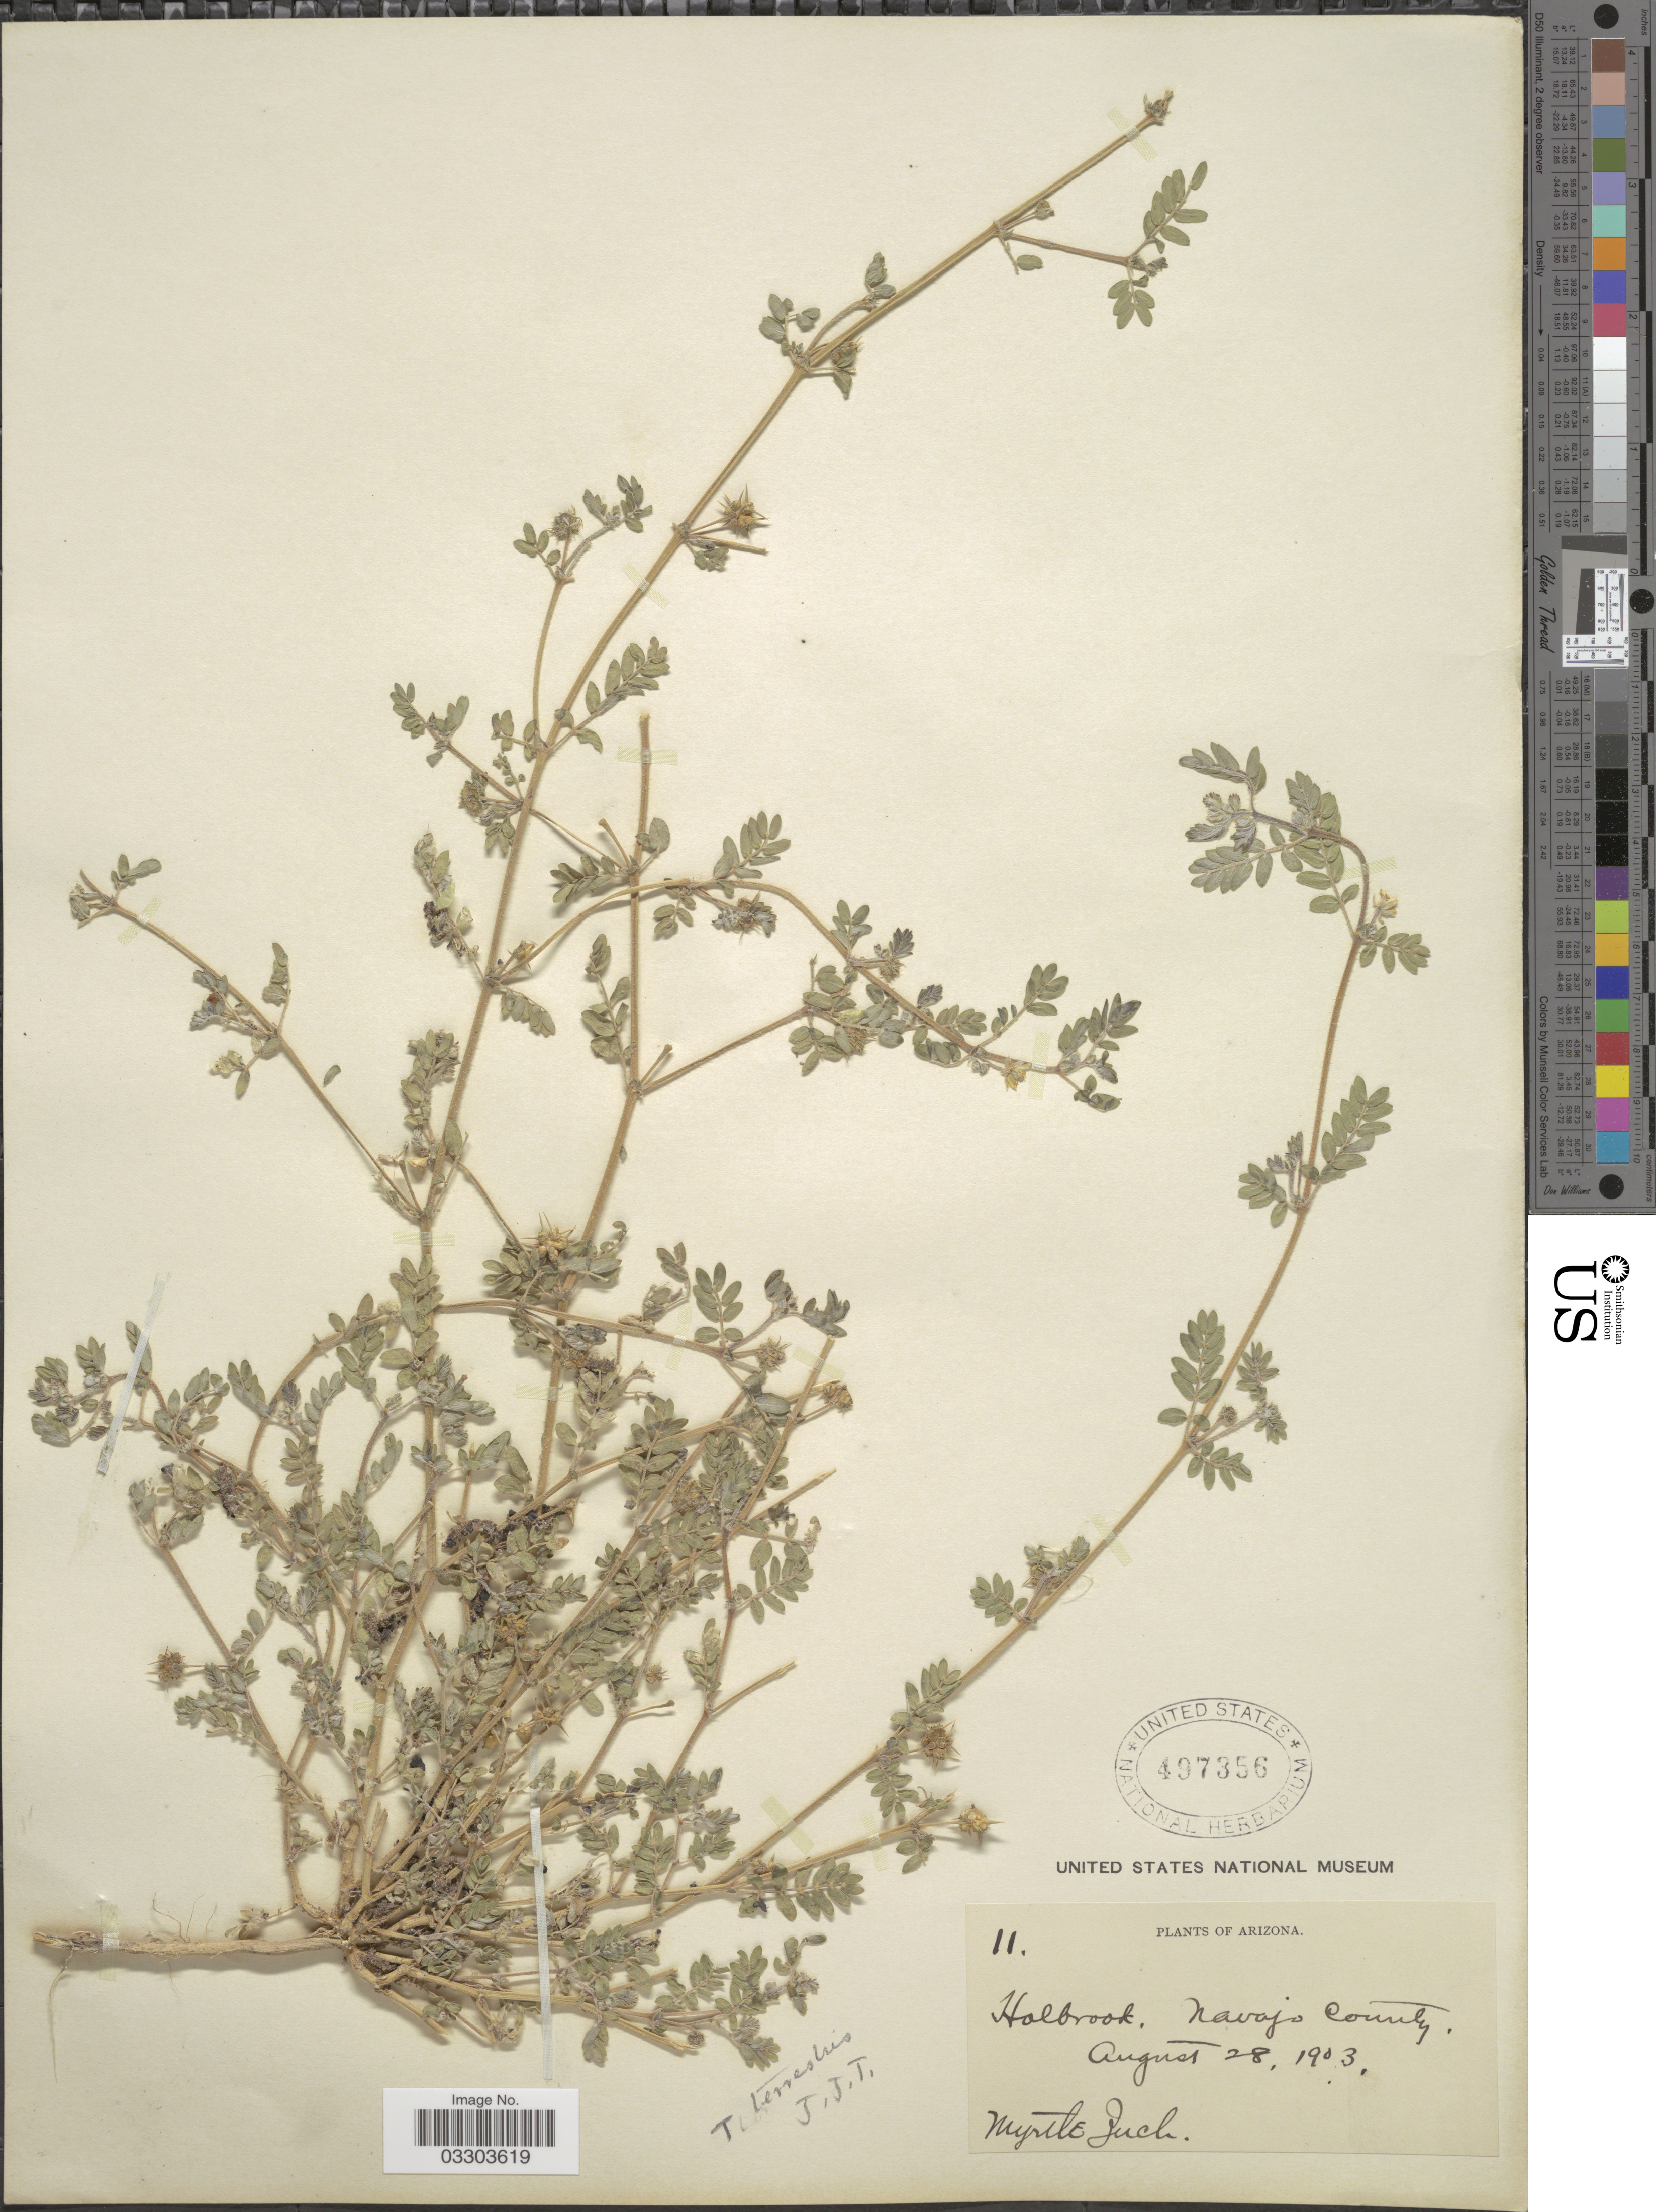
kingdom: Plantae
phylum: Tracheophyta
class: Magnoliopsida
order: Zygophyllales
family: Zygophyllaceae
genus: Tribulus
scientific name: Tribulus terrestris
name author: L.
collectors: M. Zuck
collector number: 11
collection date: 1903-08-28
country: United States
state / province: Arizona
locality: Holbrook, Navajo County.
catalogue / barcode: US 497356